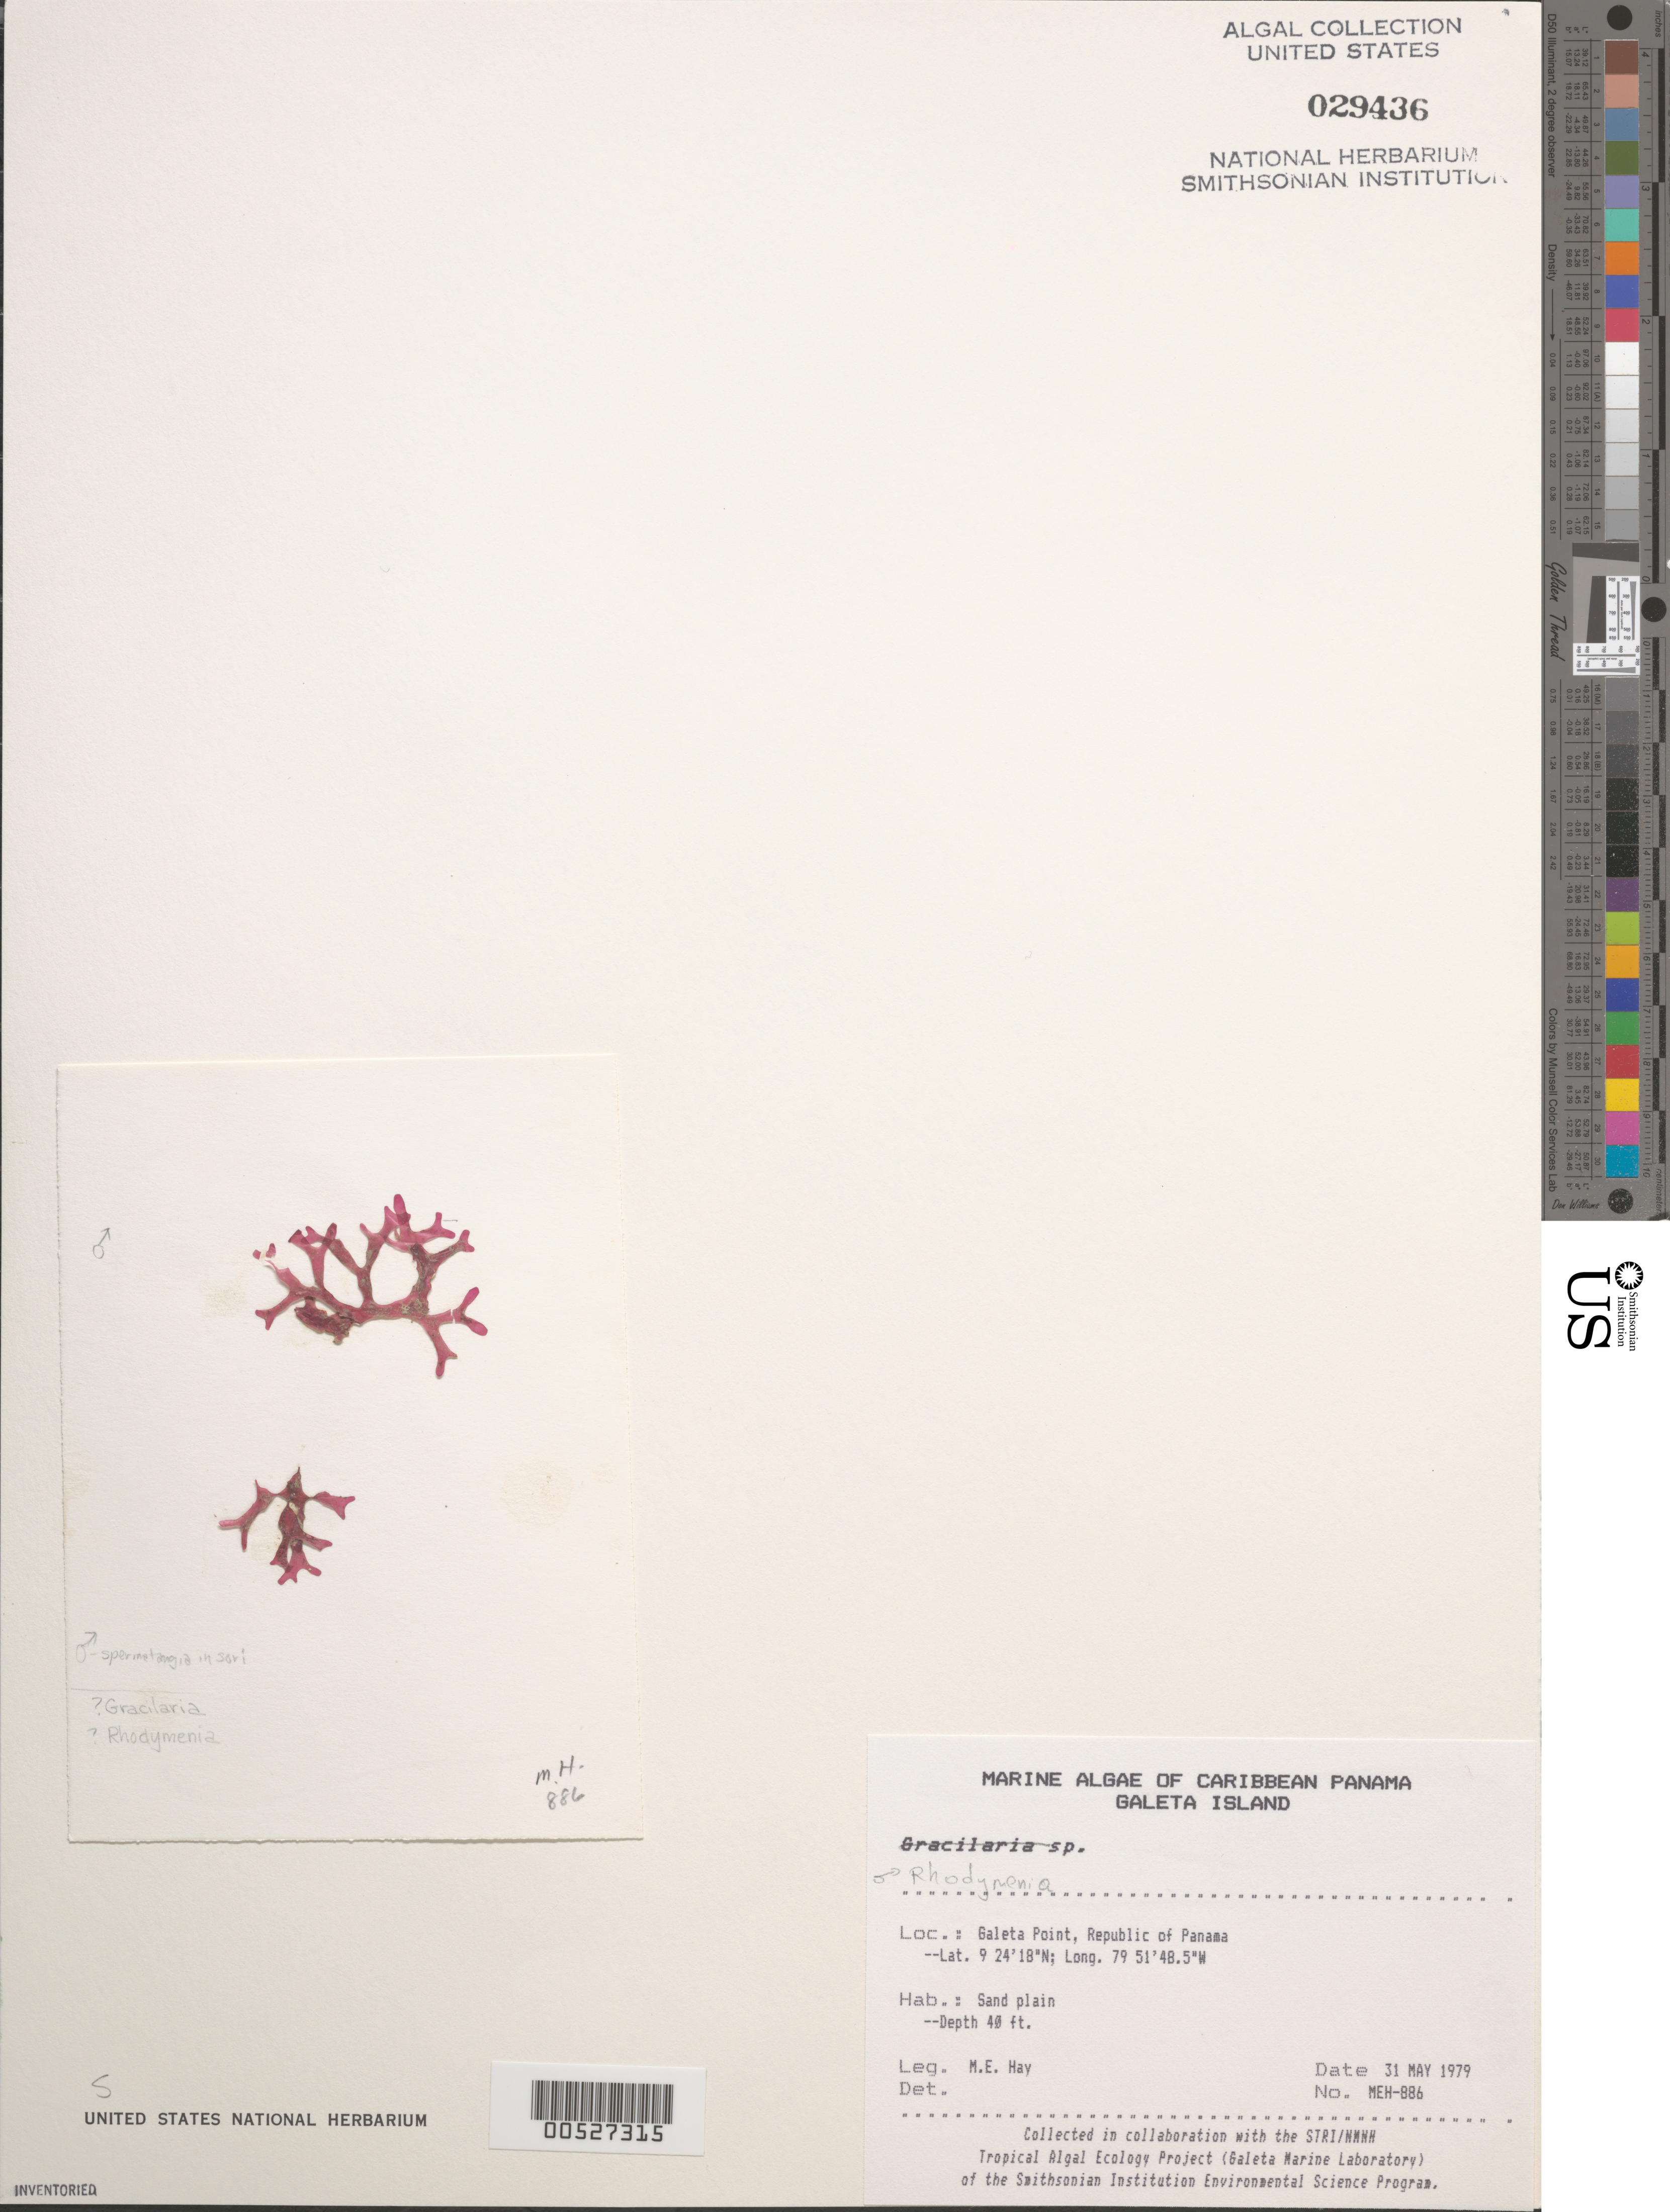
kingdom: Plantae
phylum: Rhodophyta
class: Florideophyceae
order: Rhodymeniales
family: Rhodymeniaceae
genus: Rhodymenia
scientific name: Rhodymenia sp.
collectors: M. E. Hay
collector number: MEH-886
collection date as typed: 31 May 1979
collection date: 1979-05-31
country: Panama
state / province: Colón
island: Galeta Island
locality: Galeta Point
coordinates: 9 24' 18" N, 79 51' 48.5" W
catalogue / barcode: US 29436